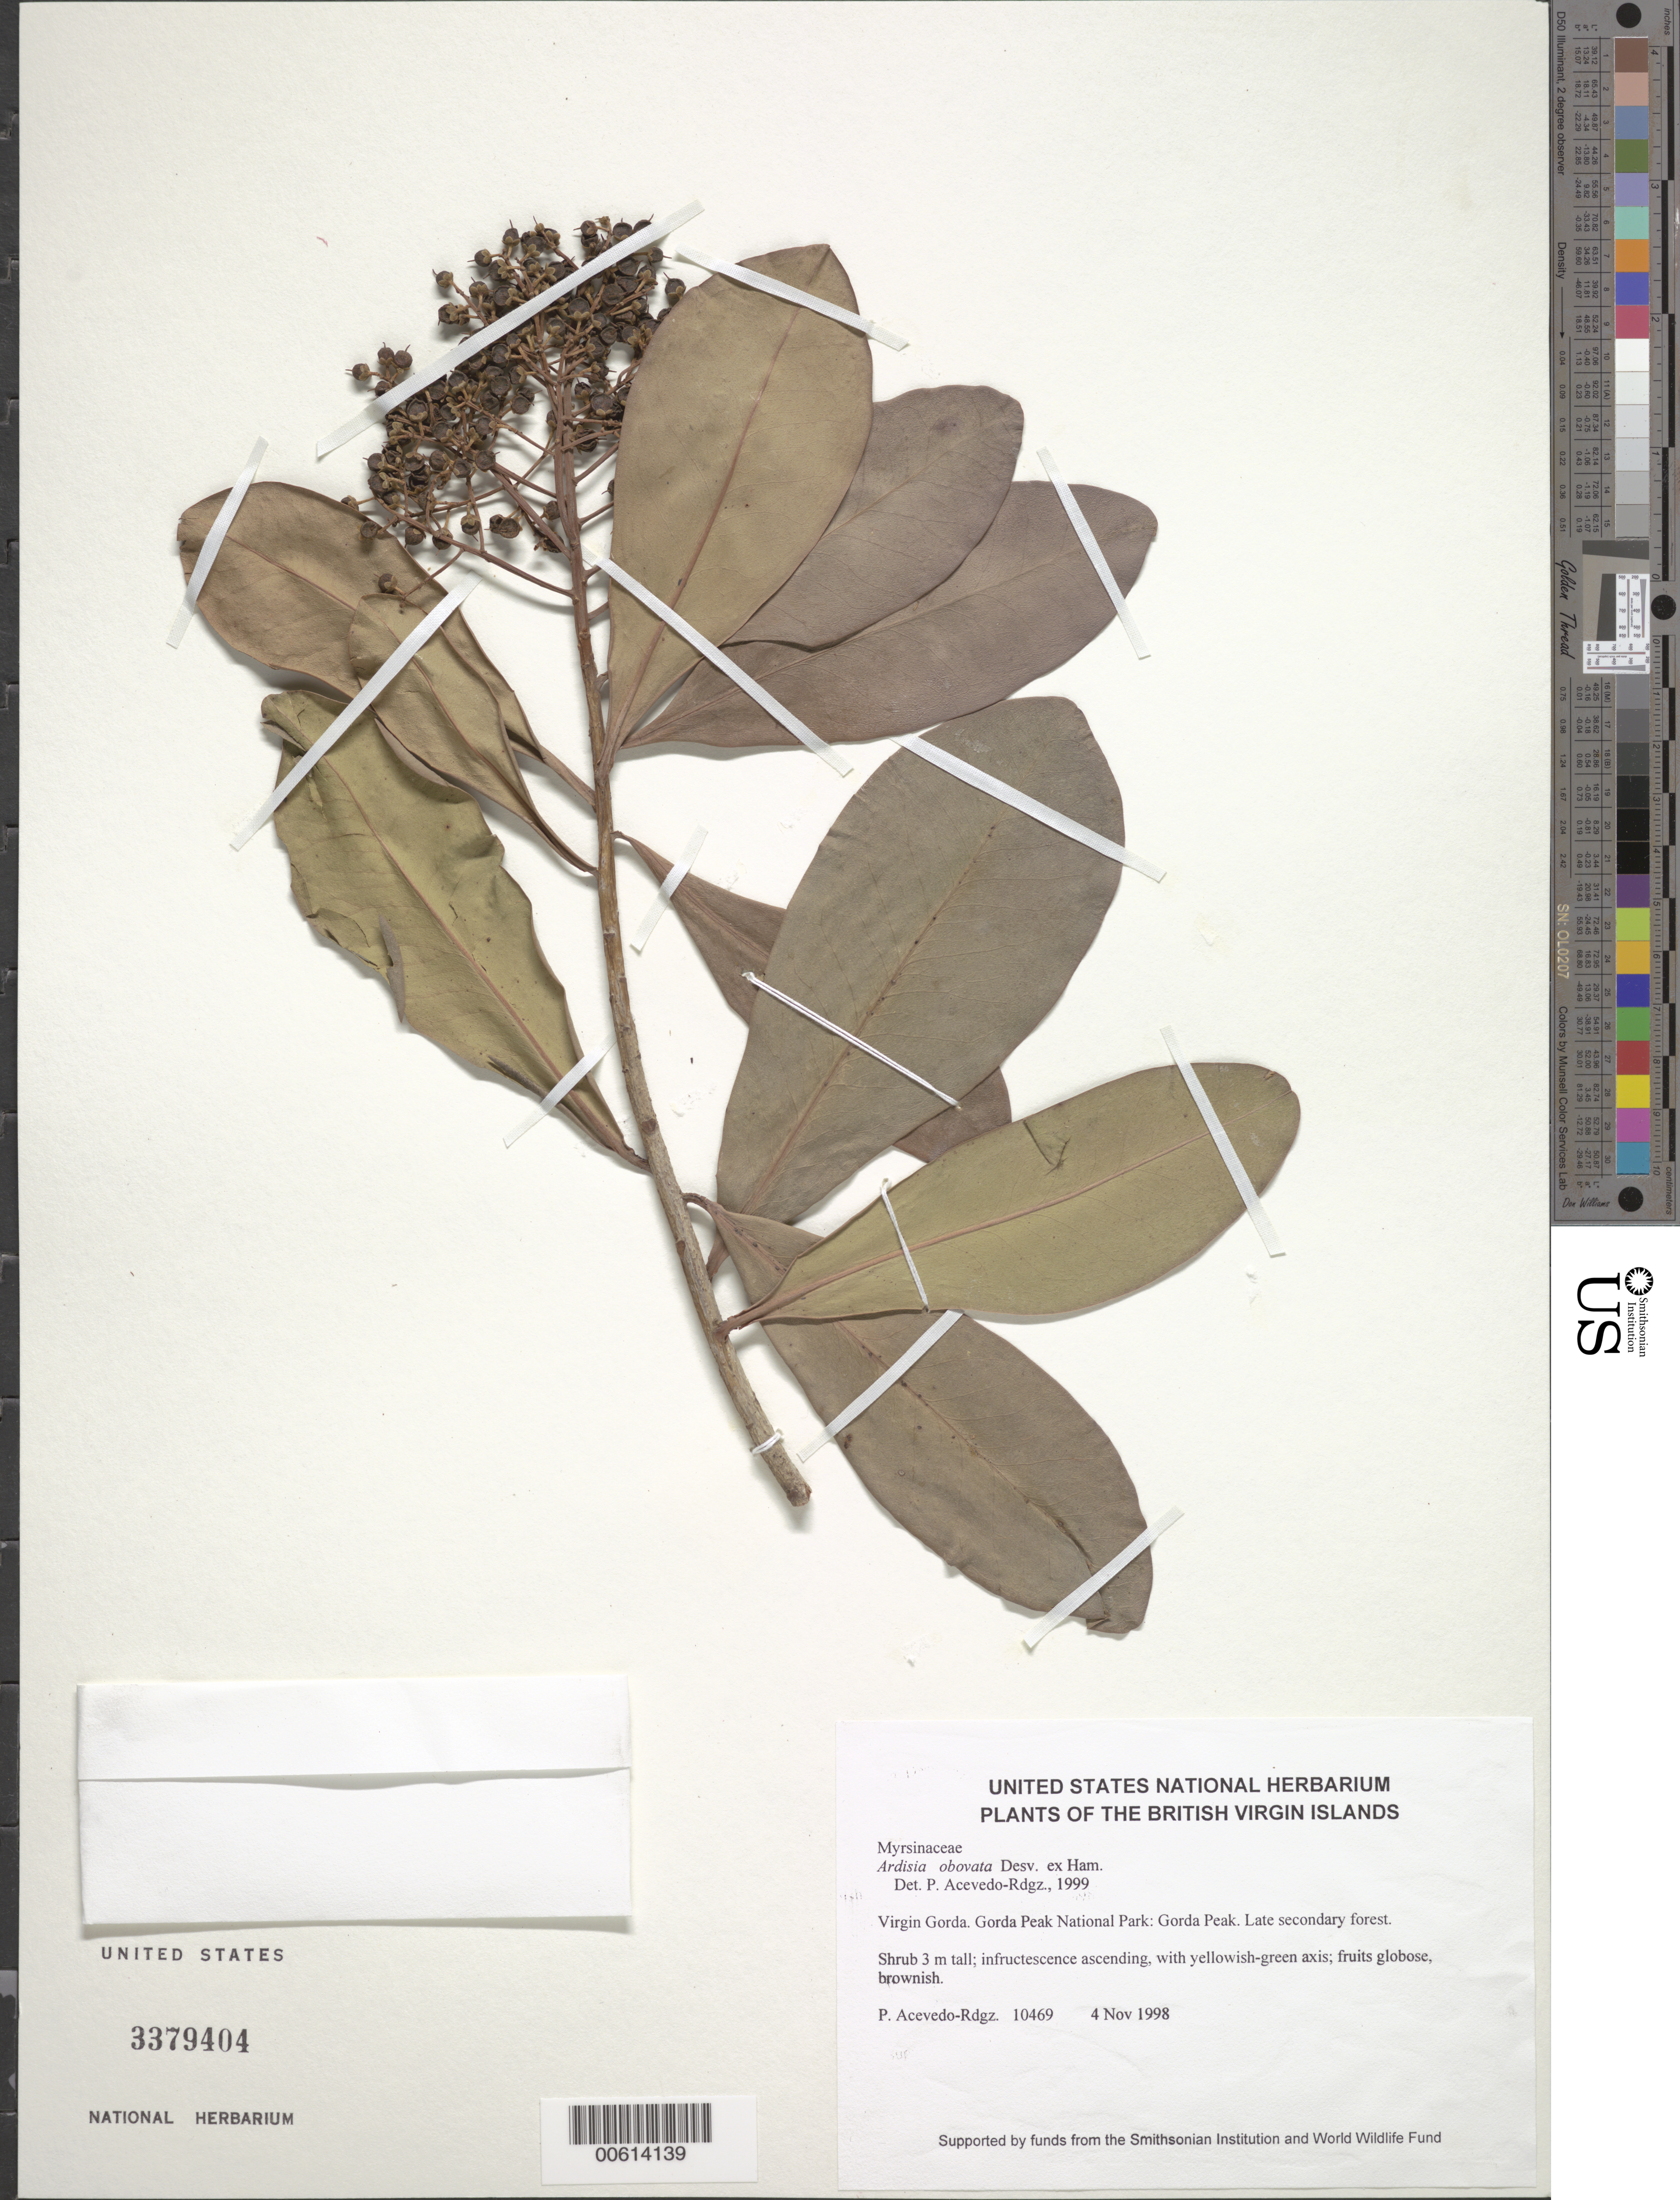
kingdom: Plantae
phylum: Tracheophyta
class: Magnoliopsida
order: Ericales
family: Primulaceae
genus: Ardisia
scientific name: Ardisia obovata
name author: Desv. ex Ham.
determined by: Acevedo-Rodríguez, P., (BOT), Smithsonian Institution - National Museum of Natural History (UNITED STATES)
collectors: P. Acevedo-Rodr.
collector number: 10469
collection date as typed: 04 Nov 1998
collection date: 1998-11-04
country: British Virgin Islands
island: Virgin Gorda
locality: Gorda Peak National Park: Gorda Peak.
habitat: Late secondary forest.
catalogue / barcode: US 3379404